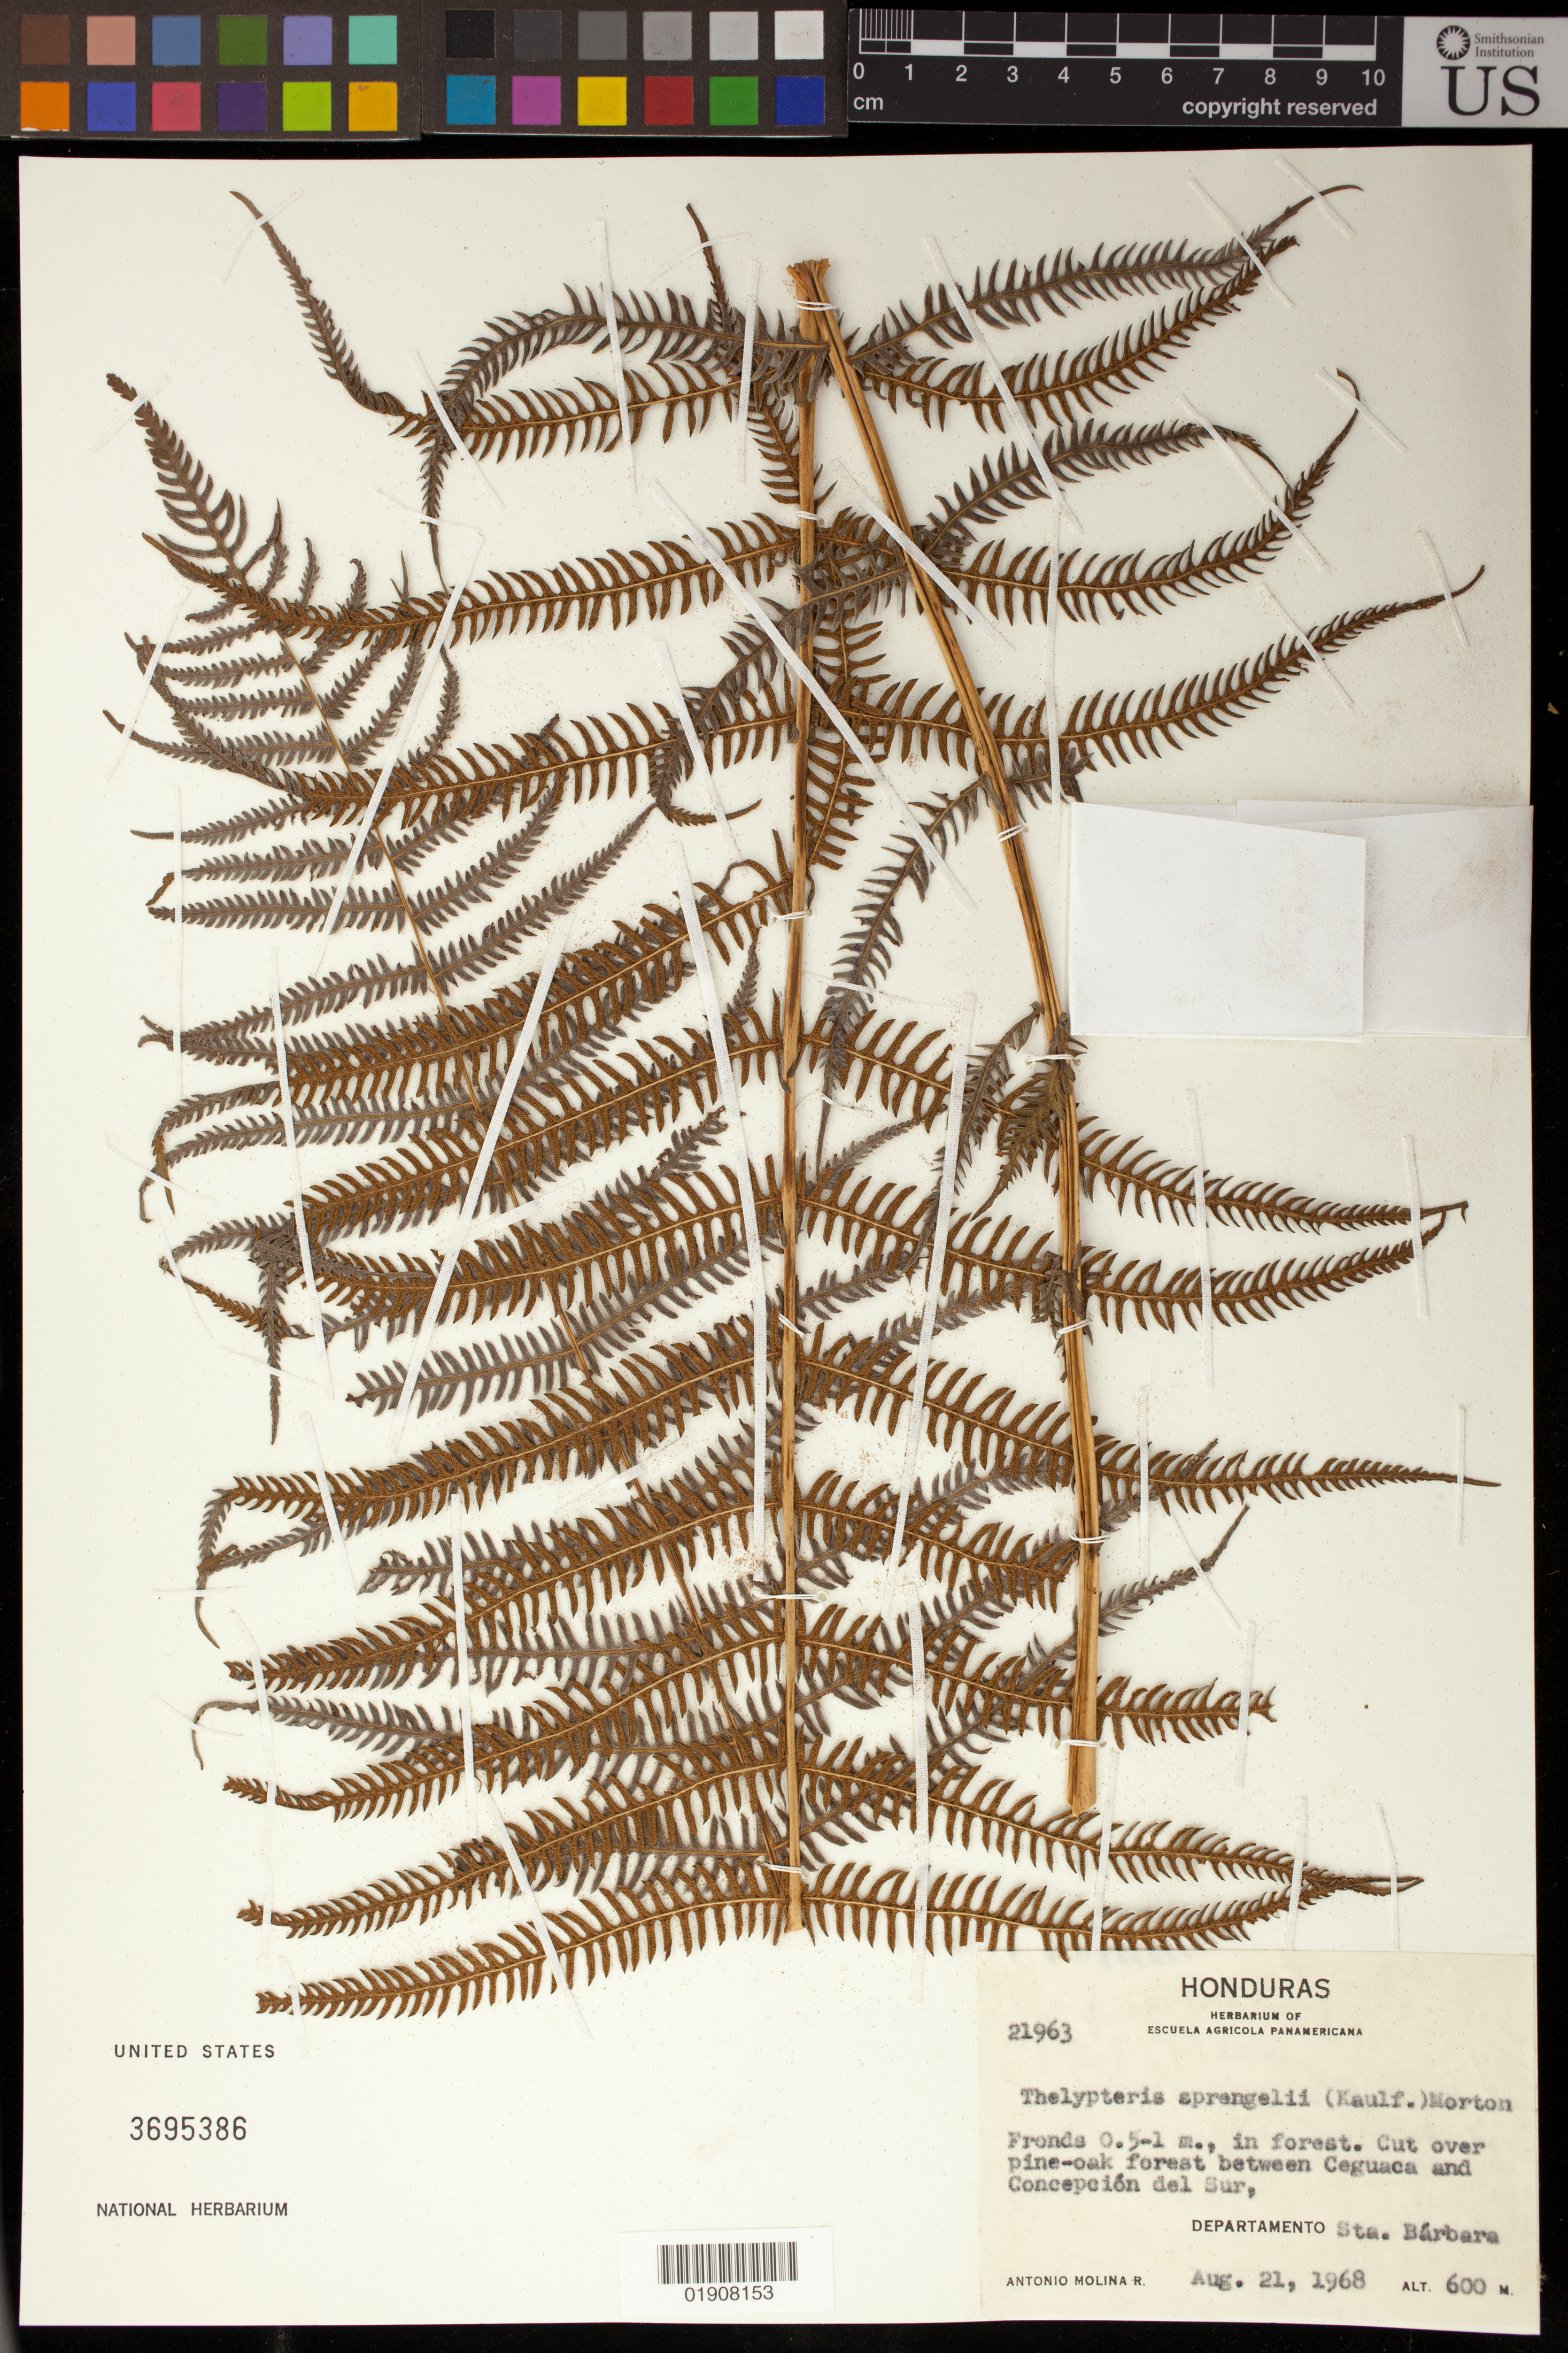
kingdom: Plantae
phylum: Tracheophyta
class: Polypodiopsida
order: Polypodiales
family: Thelypteridaceae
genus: Amauropelta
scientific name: Amauropelta balbisii (Spreng.) comb. nov., ined. 2015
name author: (Spreng.)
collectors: A. Molina R.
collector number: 21963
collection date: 1968-08-21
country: Honduras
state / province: Santa Bárbara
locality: Honduras. Cut over pineoak forest between Ceguaca Abajo and Concepcion del Sur, Departamento: Sta. Barbara.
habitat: Cut over pine-oak forest.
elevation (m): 600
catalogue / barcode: US 3695386